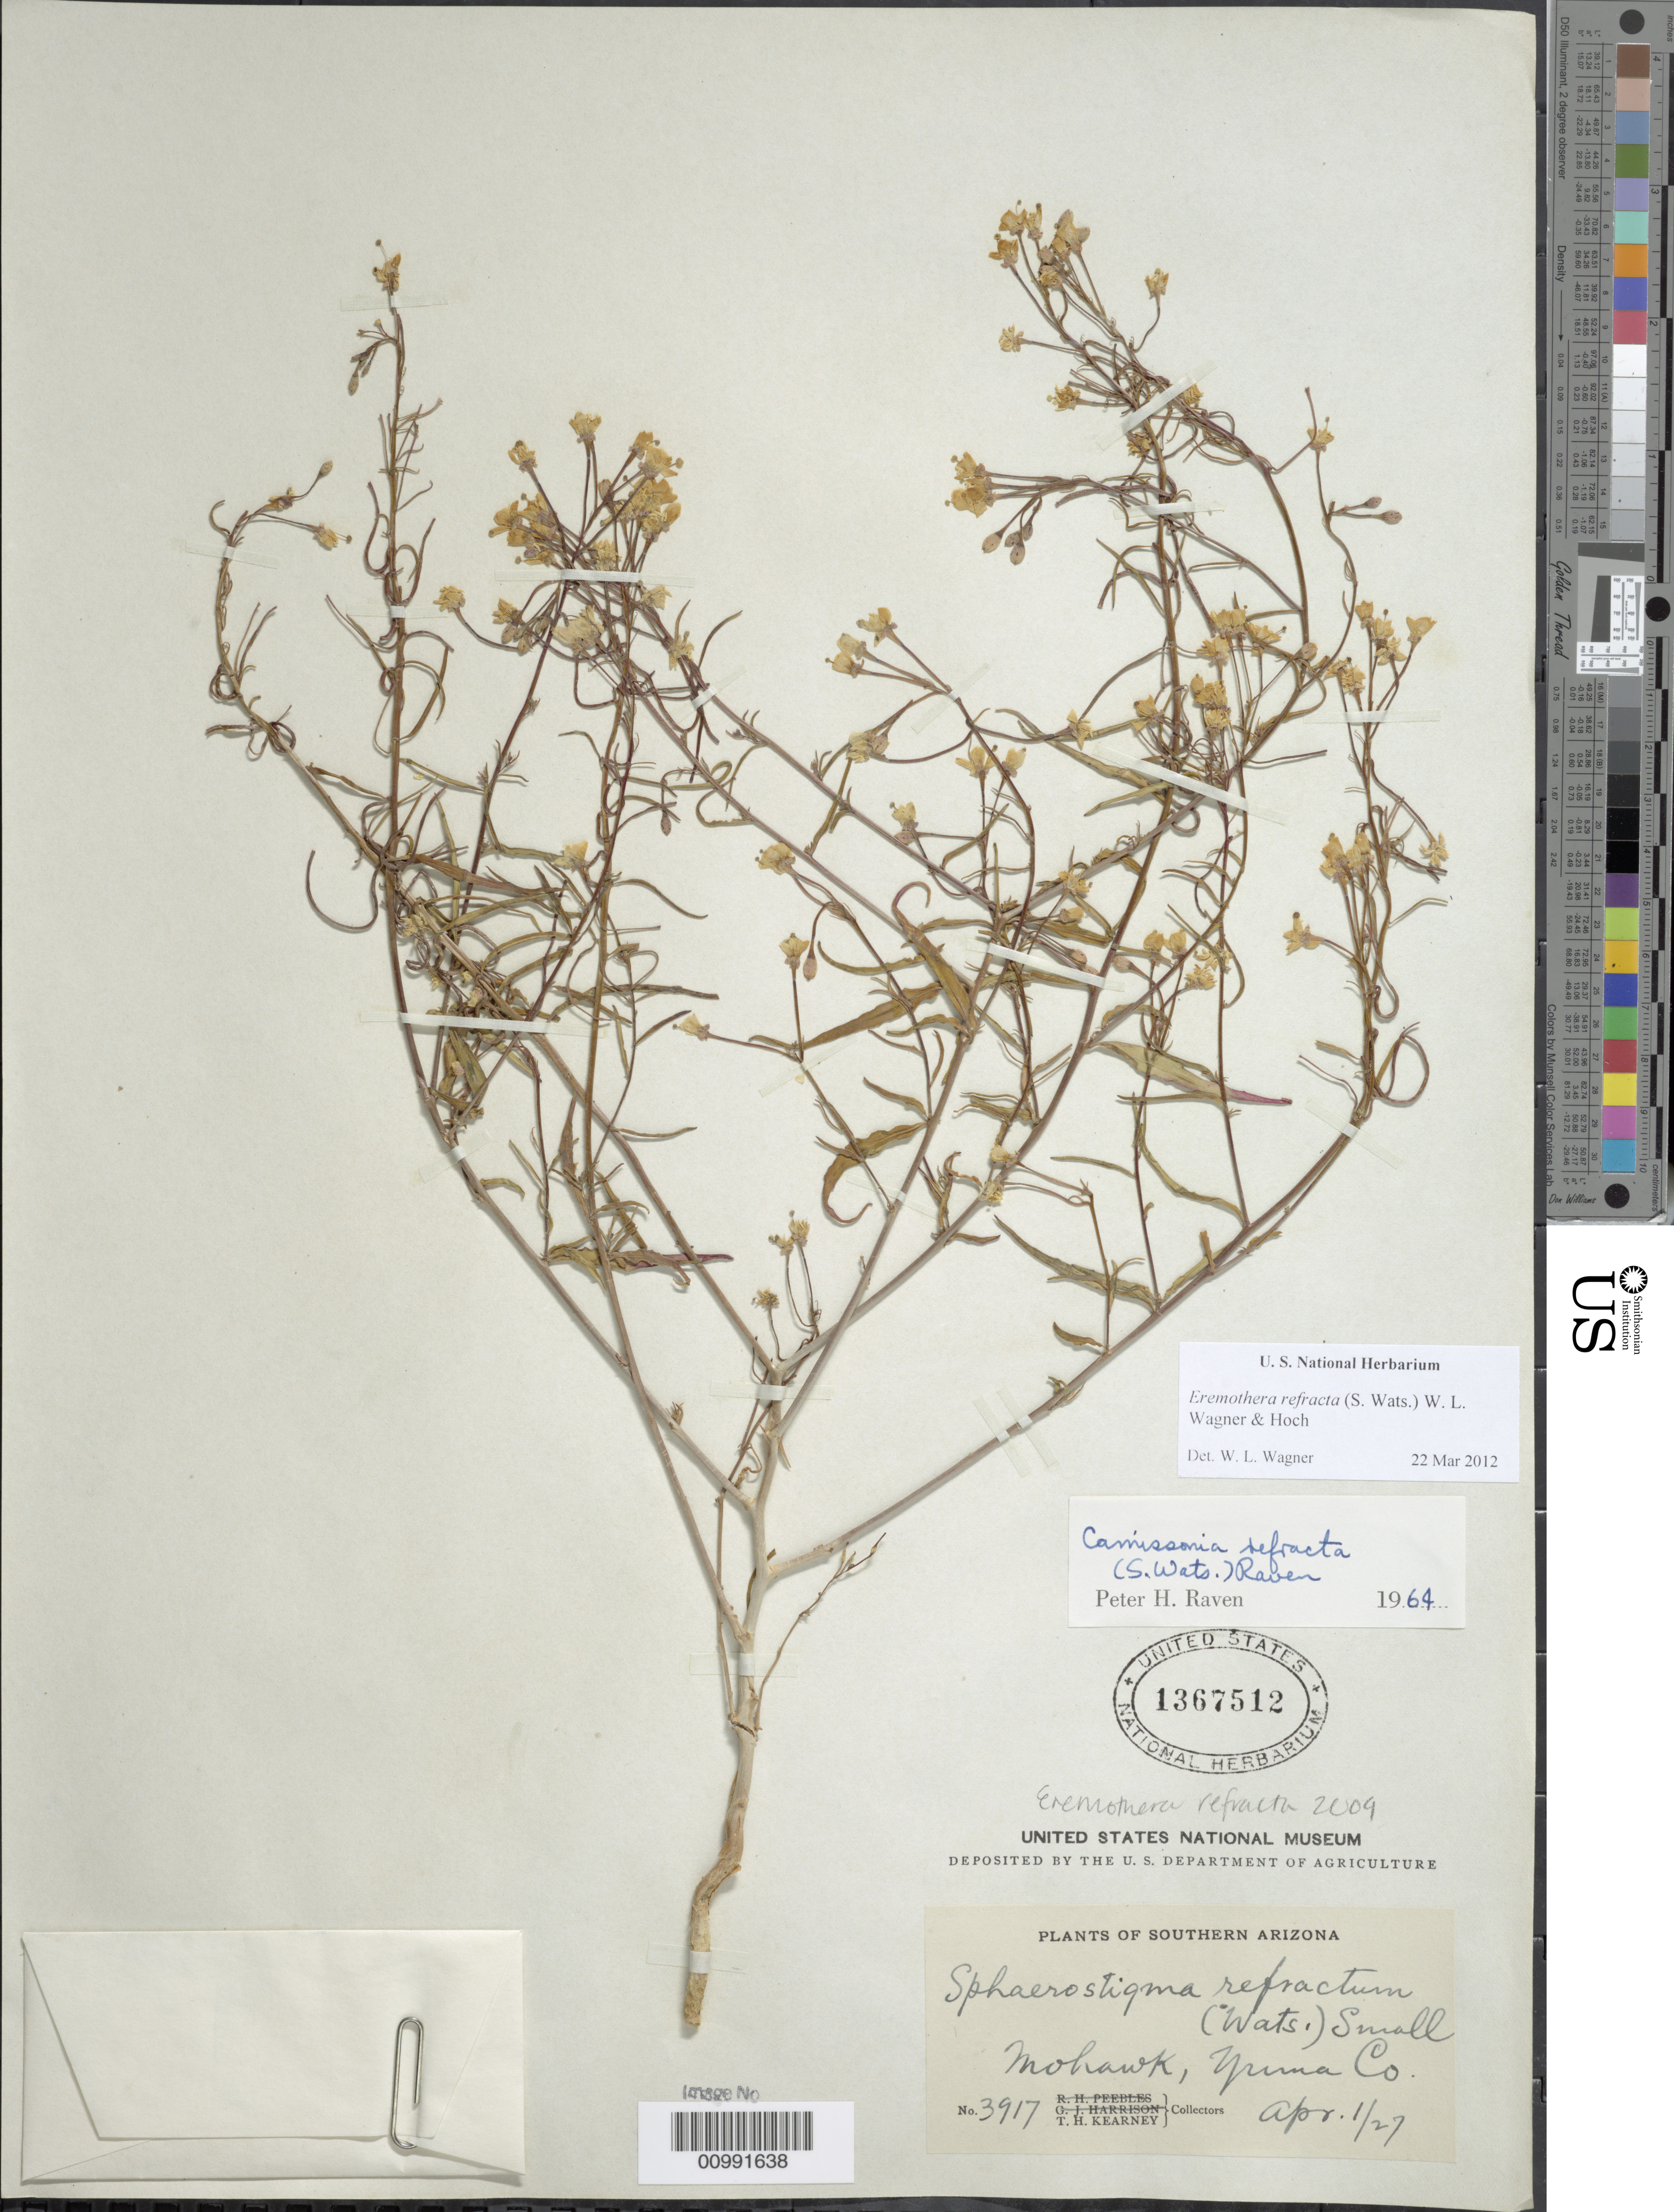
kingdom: Plantae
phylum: Tracheophyta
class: Magnoliopsida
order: Myrtales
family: Onagraceae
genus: Eremothera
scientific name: Eremothera refracta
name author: (S. Watson) W.L. Wagner & Hoch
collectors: T. H. Kearney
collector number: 3917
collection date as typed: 01 Apr 1927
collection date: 1927-04-01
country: United States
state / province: Arizona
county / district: Yuma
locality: Mohawk.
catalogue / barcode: US 1367512